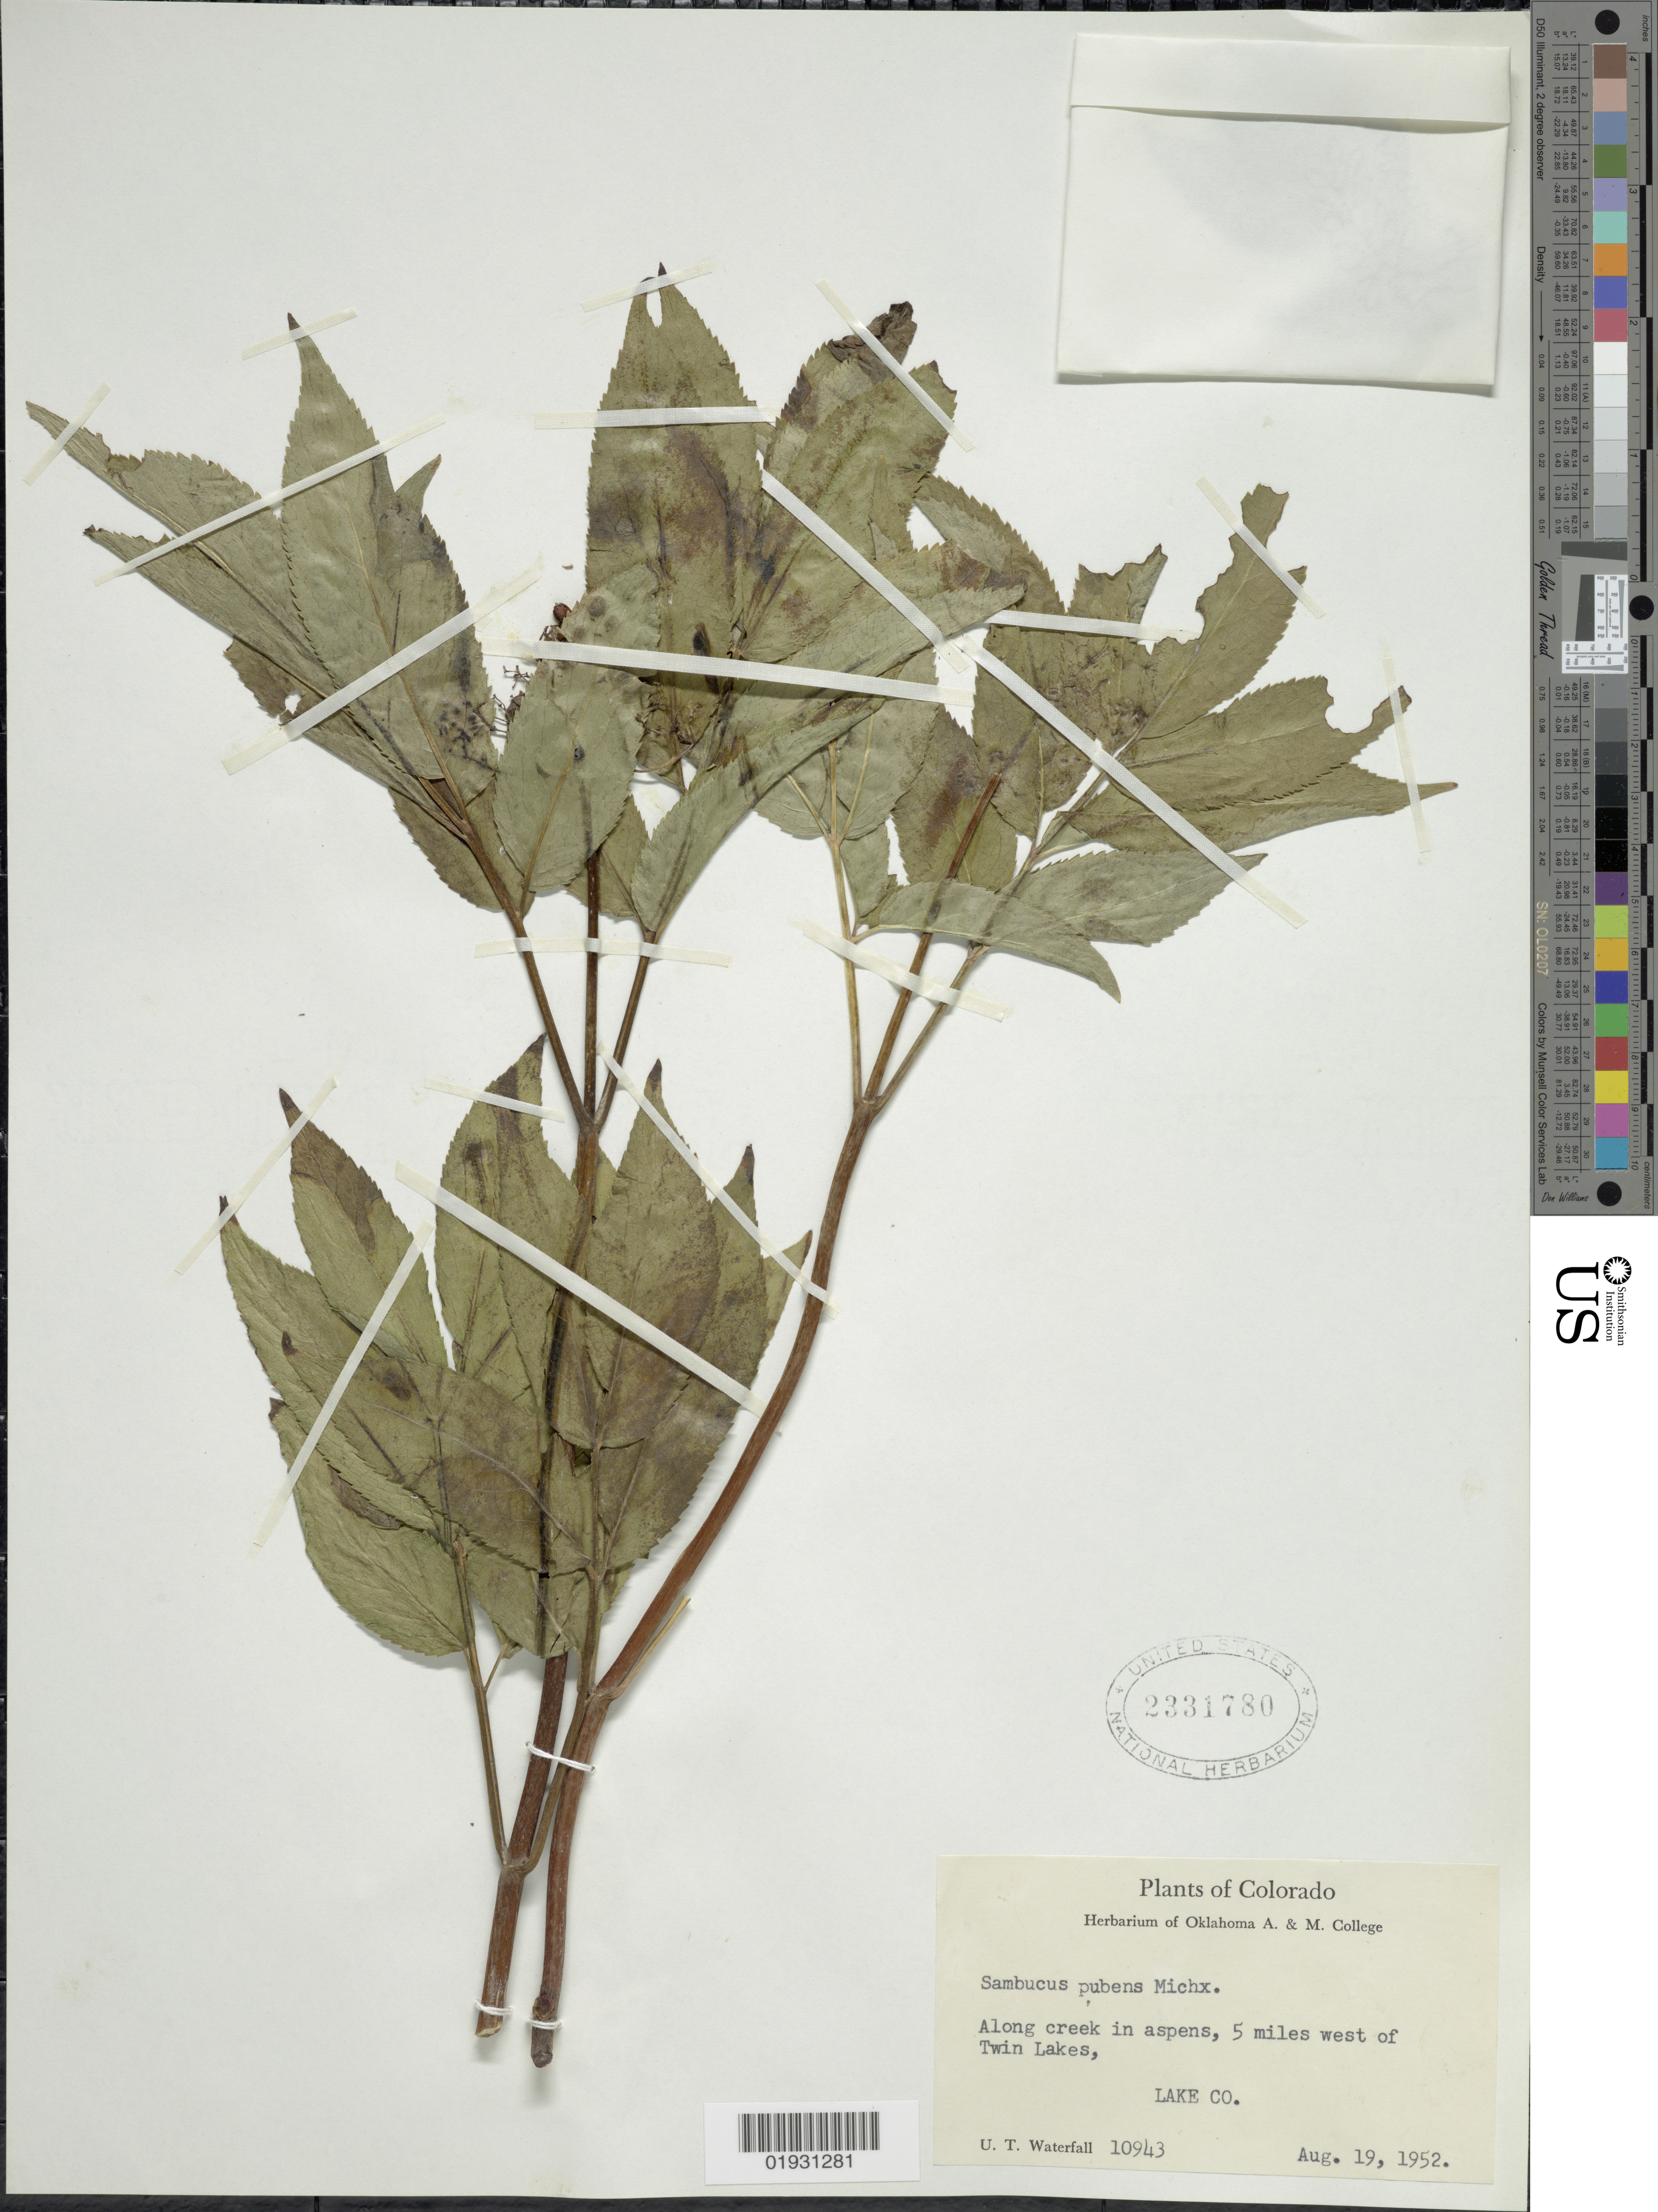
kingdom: Plantae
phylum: Tracheophyta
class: Magnoliopsida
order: Dipsacales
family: Viburnaceae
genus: Sambucus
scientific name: Sambucus racemosa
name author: L.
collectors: U. T. Waterfall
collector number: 10943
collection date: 1952-08-19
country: United States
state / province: Colorado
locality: Along creek in aspens, 5 miles west of Twin Lakes, Lake Co.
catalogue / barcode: US 2331780